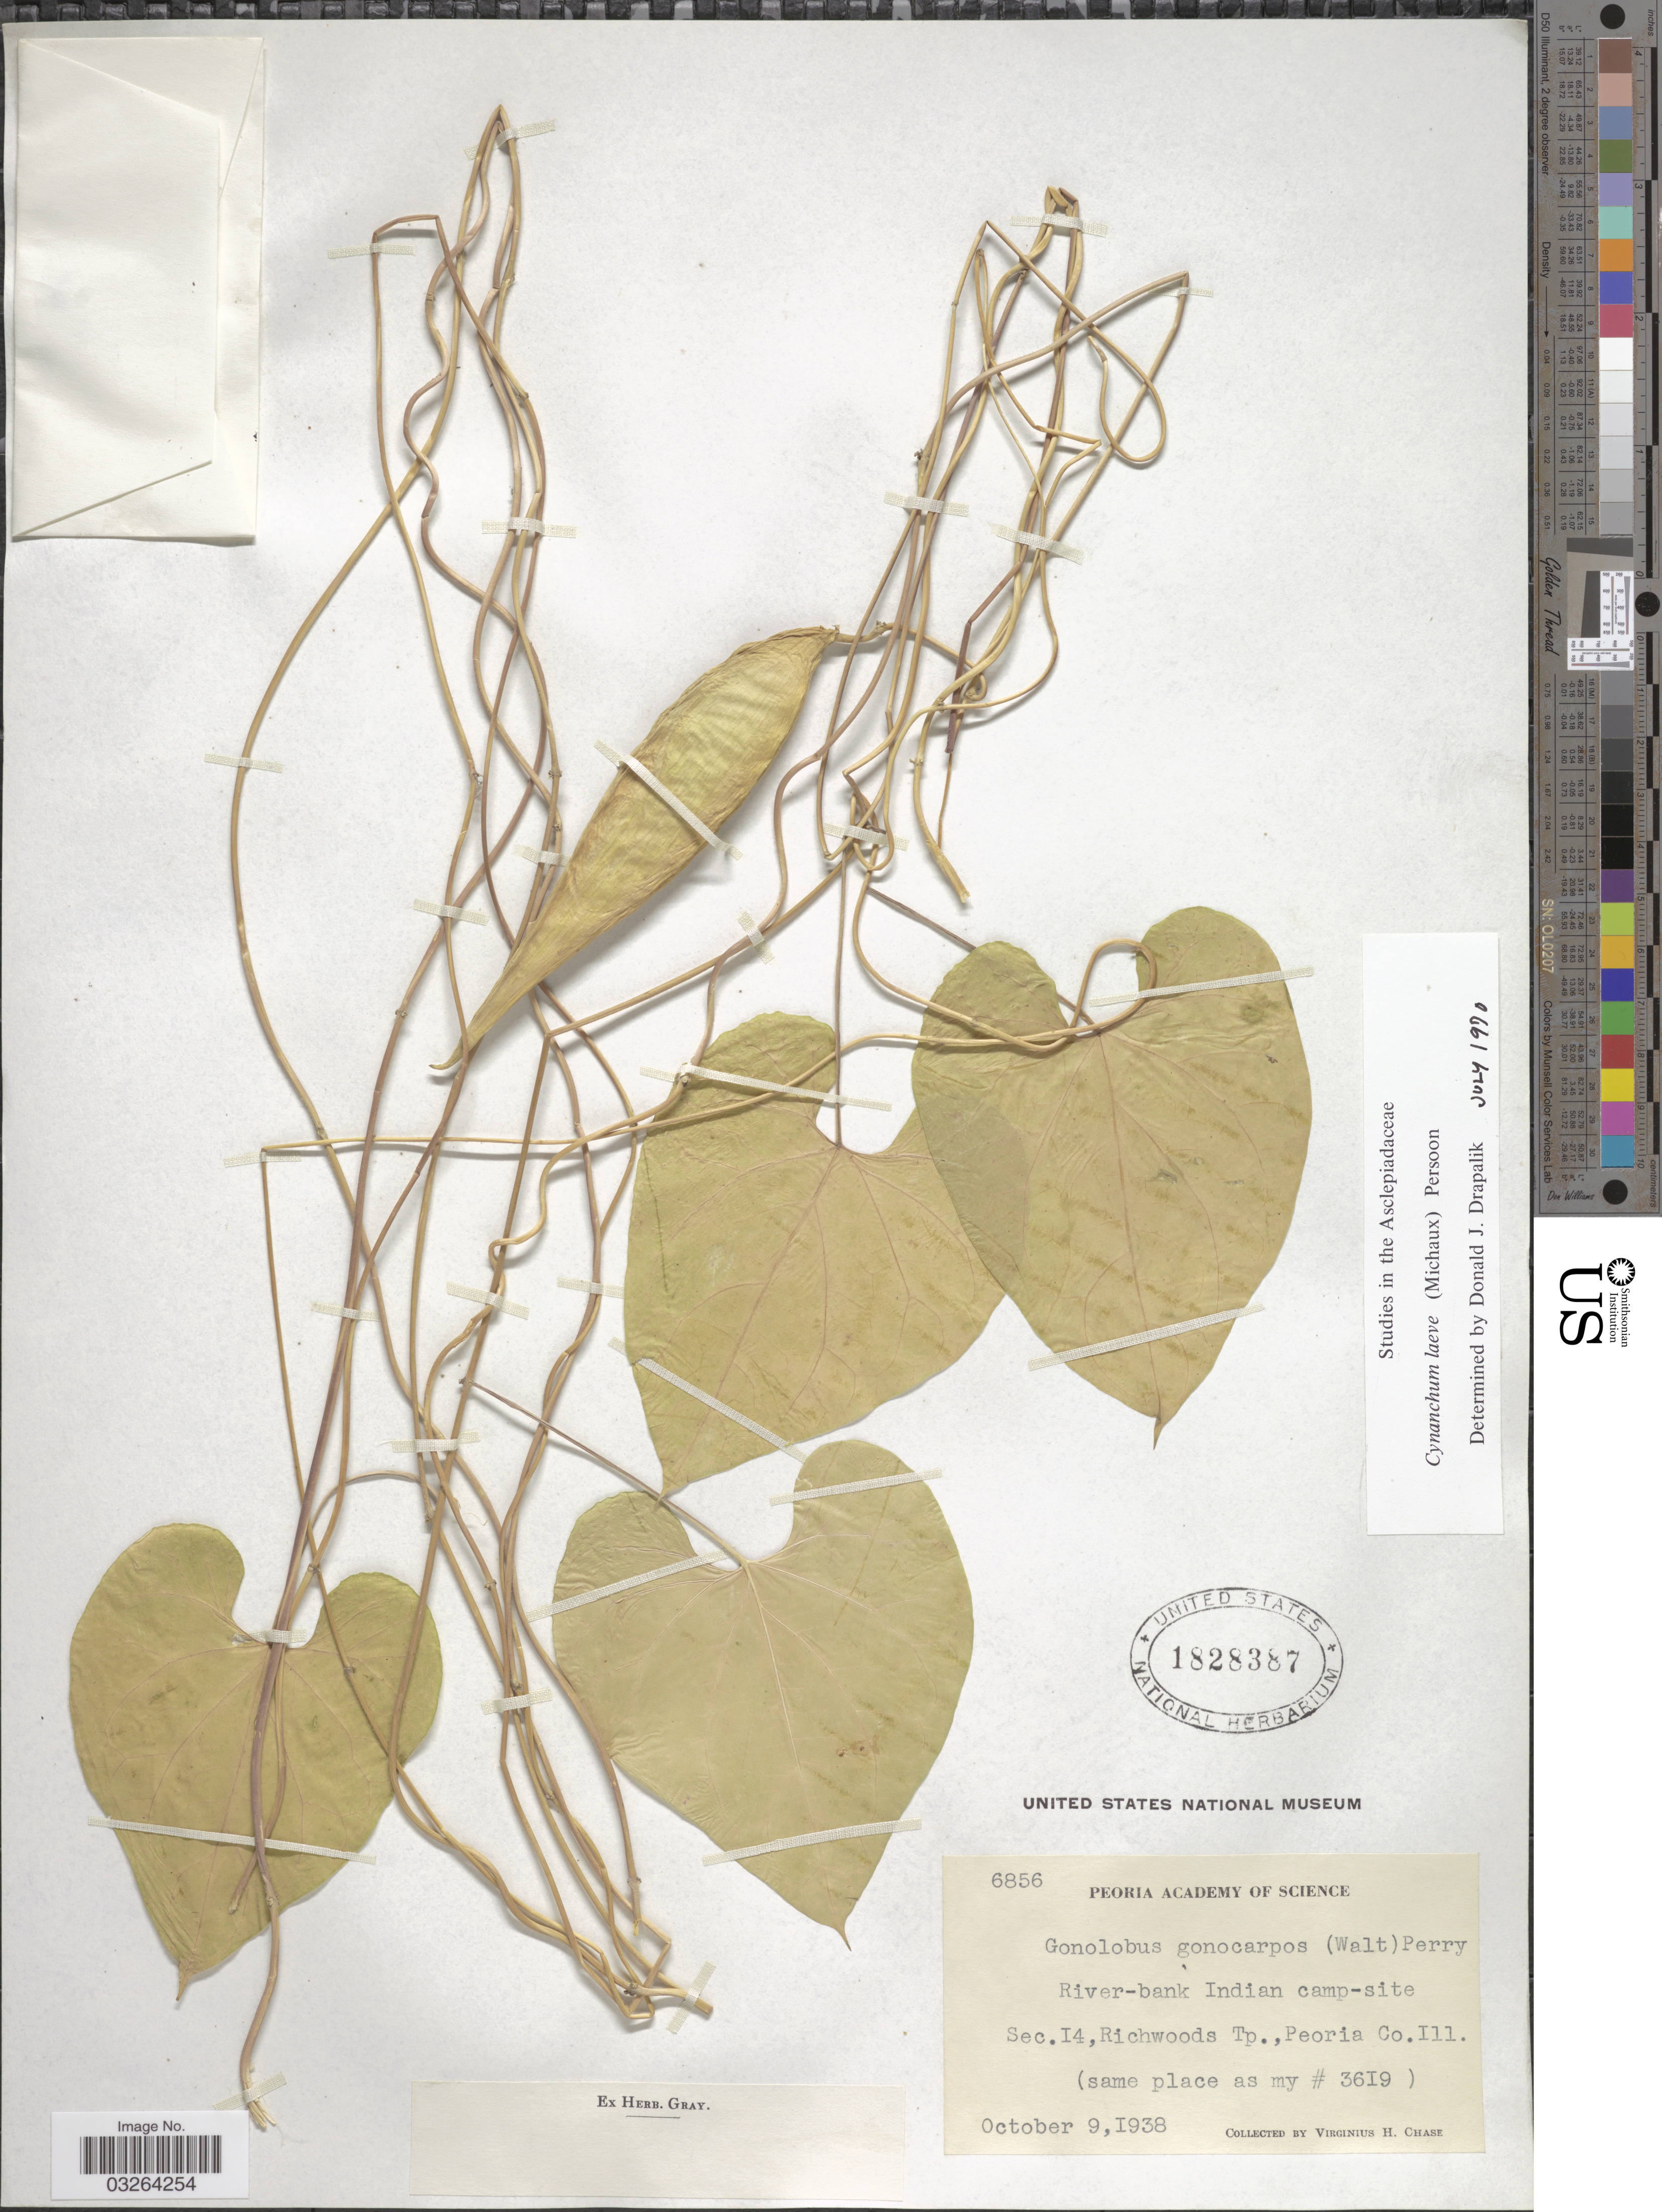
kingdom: Plantae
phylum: Tracheophyta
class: Magnoliopsida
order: Gentianales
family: Apocynaceae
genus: Cynanchum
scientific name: Cynanchum laeve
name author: (Michx.) Pers.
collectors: V. H. Chase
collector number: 6856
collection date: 1938-10-09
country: United States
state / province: Illinois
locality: River-bank Indian camp-site Sec. 14, Richwoods Tp., Peoria Co.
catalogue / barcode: US 1828387